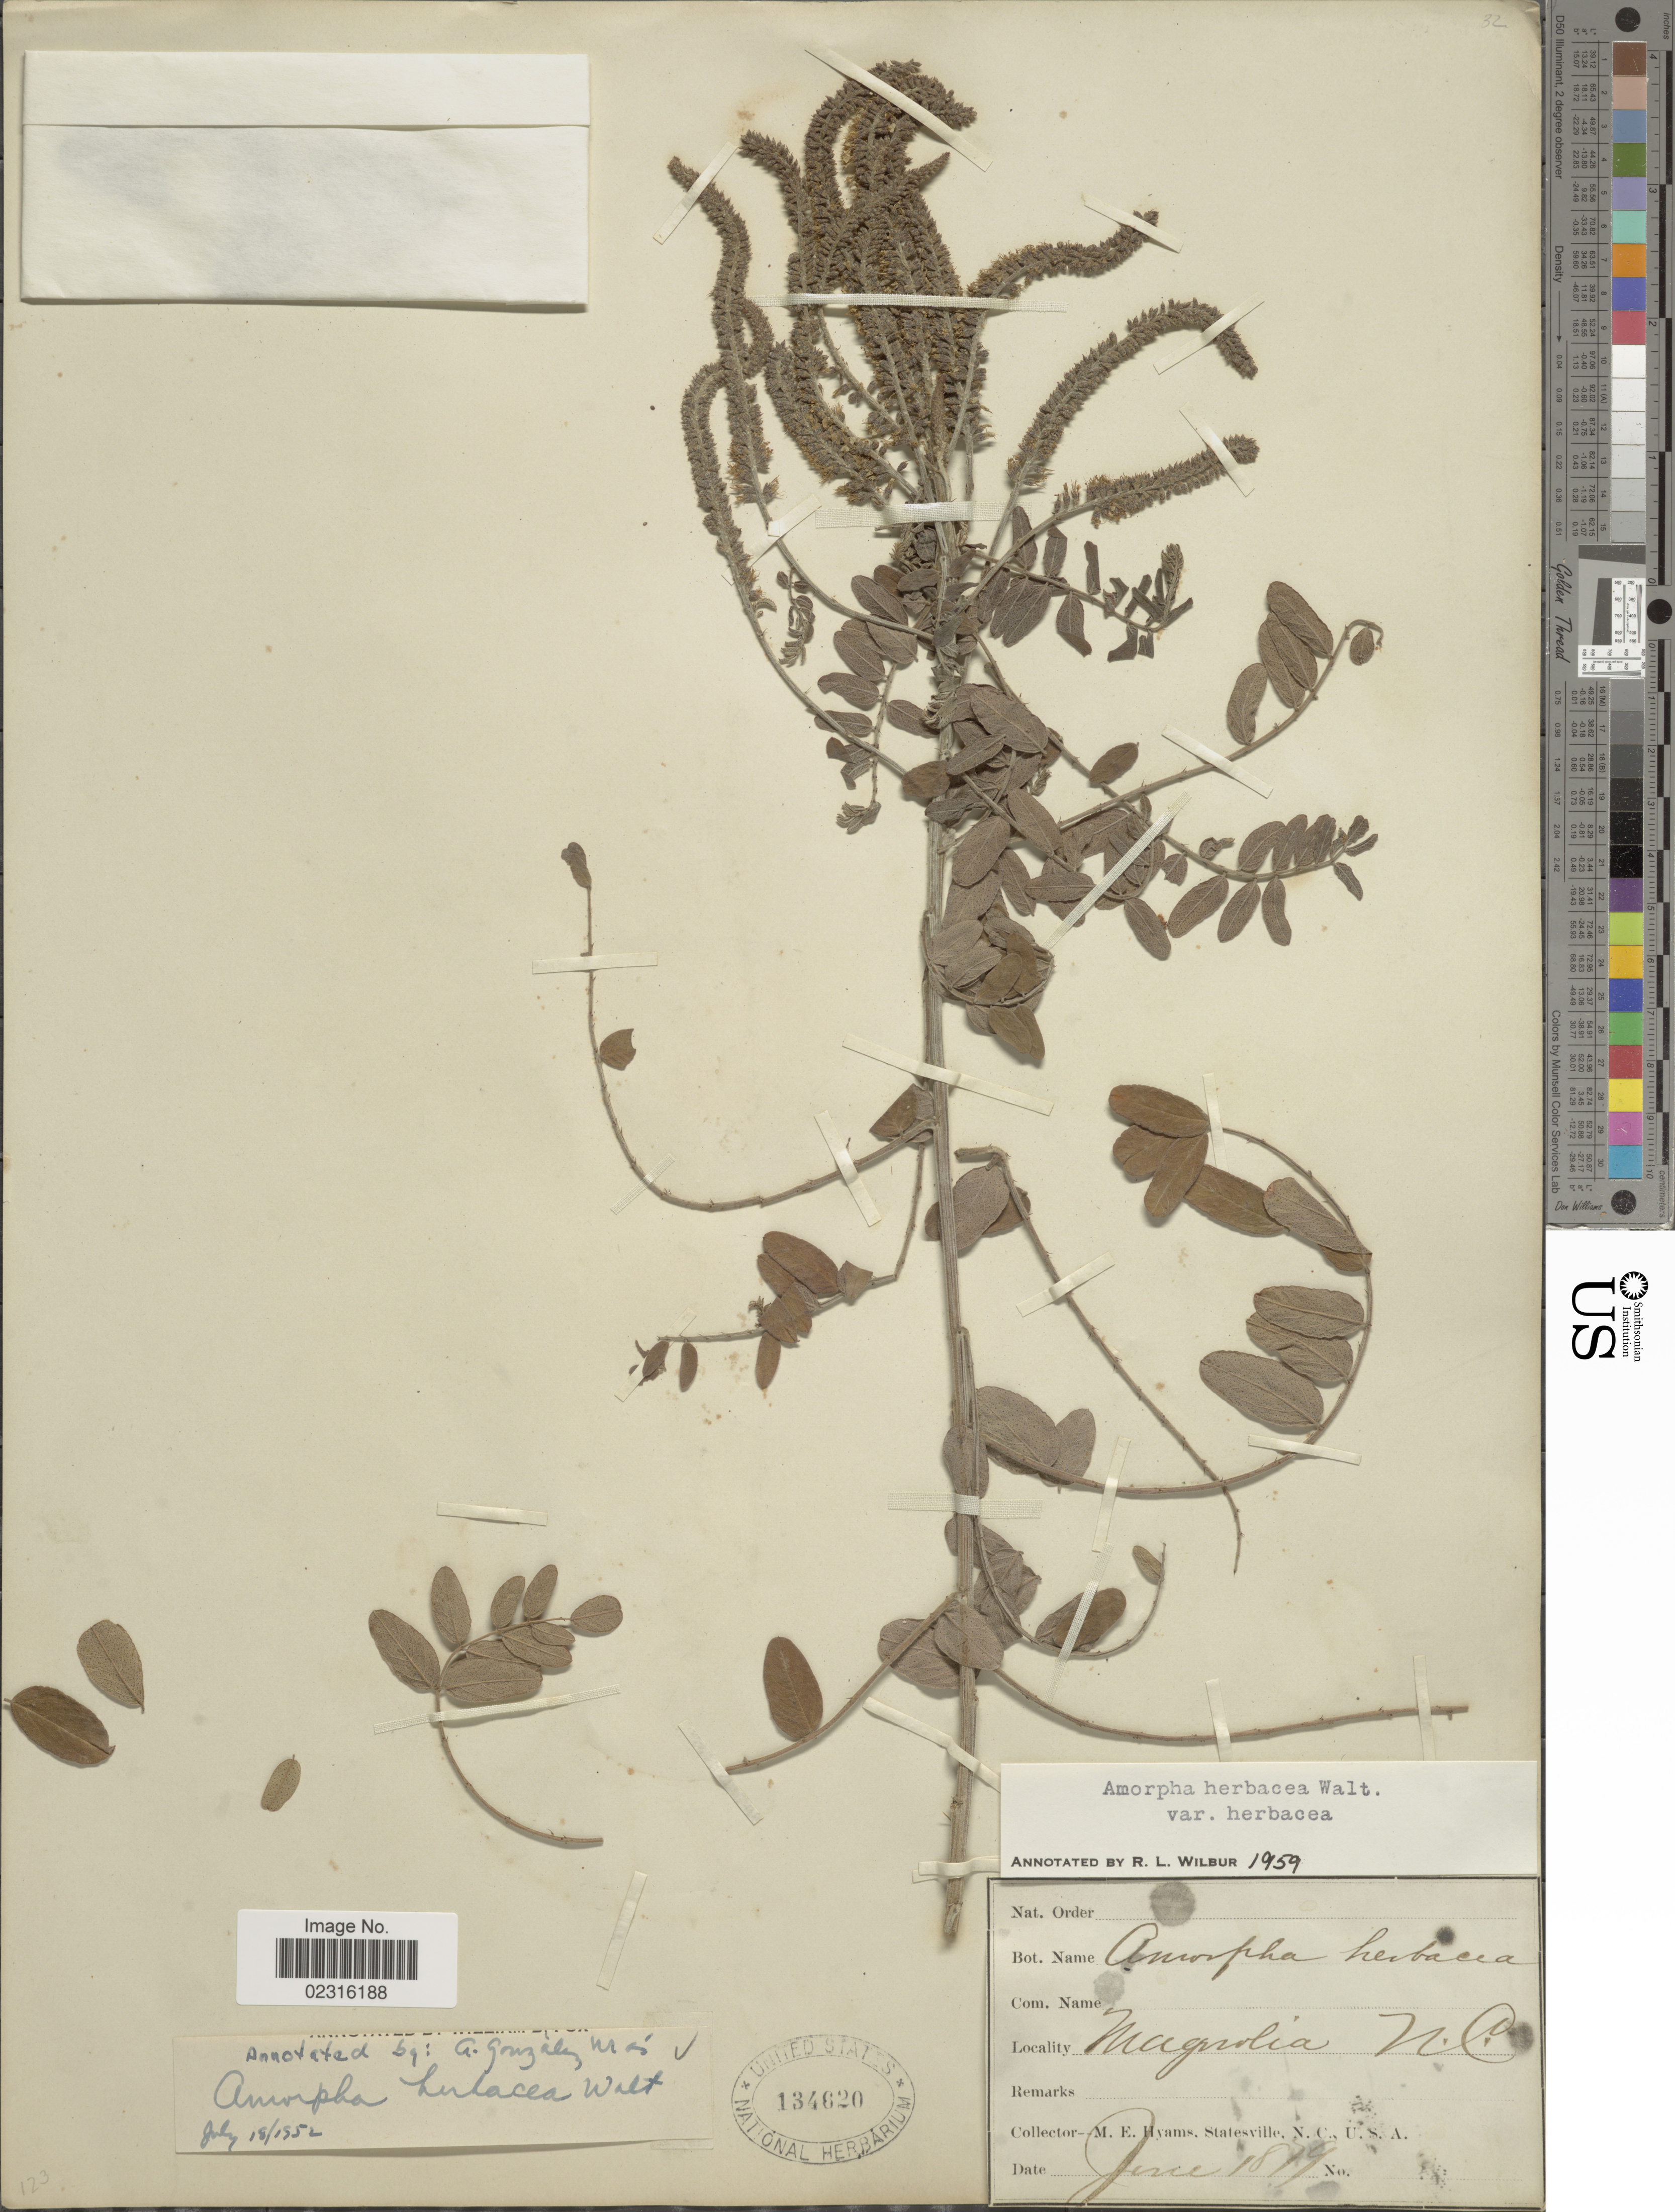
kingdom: Plantae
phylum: Tracheophyta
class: Magnoliopsida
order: Fabales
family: Fabaceae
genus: Amorpha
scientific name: Amorpha herbacea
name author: Schltdl.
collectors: M. E. Hyams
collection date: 1879-06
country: United States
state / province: North Carolina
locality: Magnolia.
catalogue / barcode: US 134620